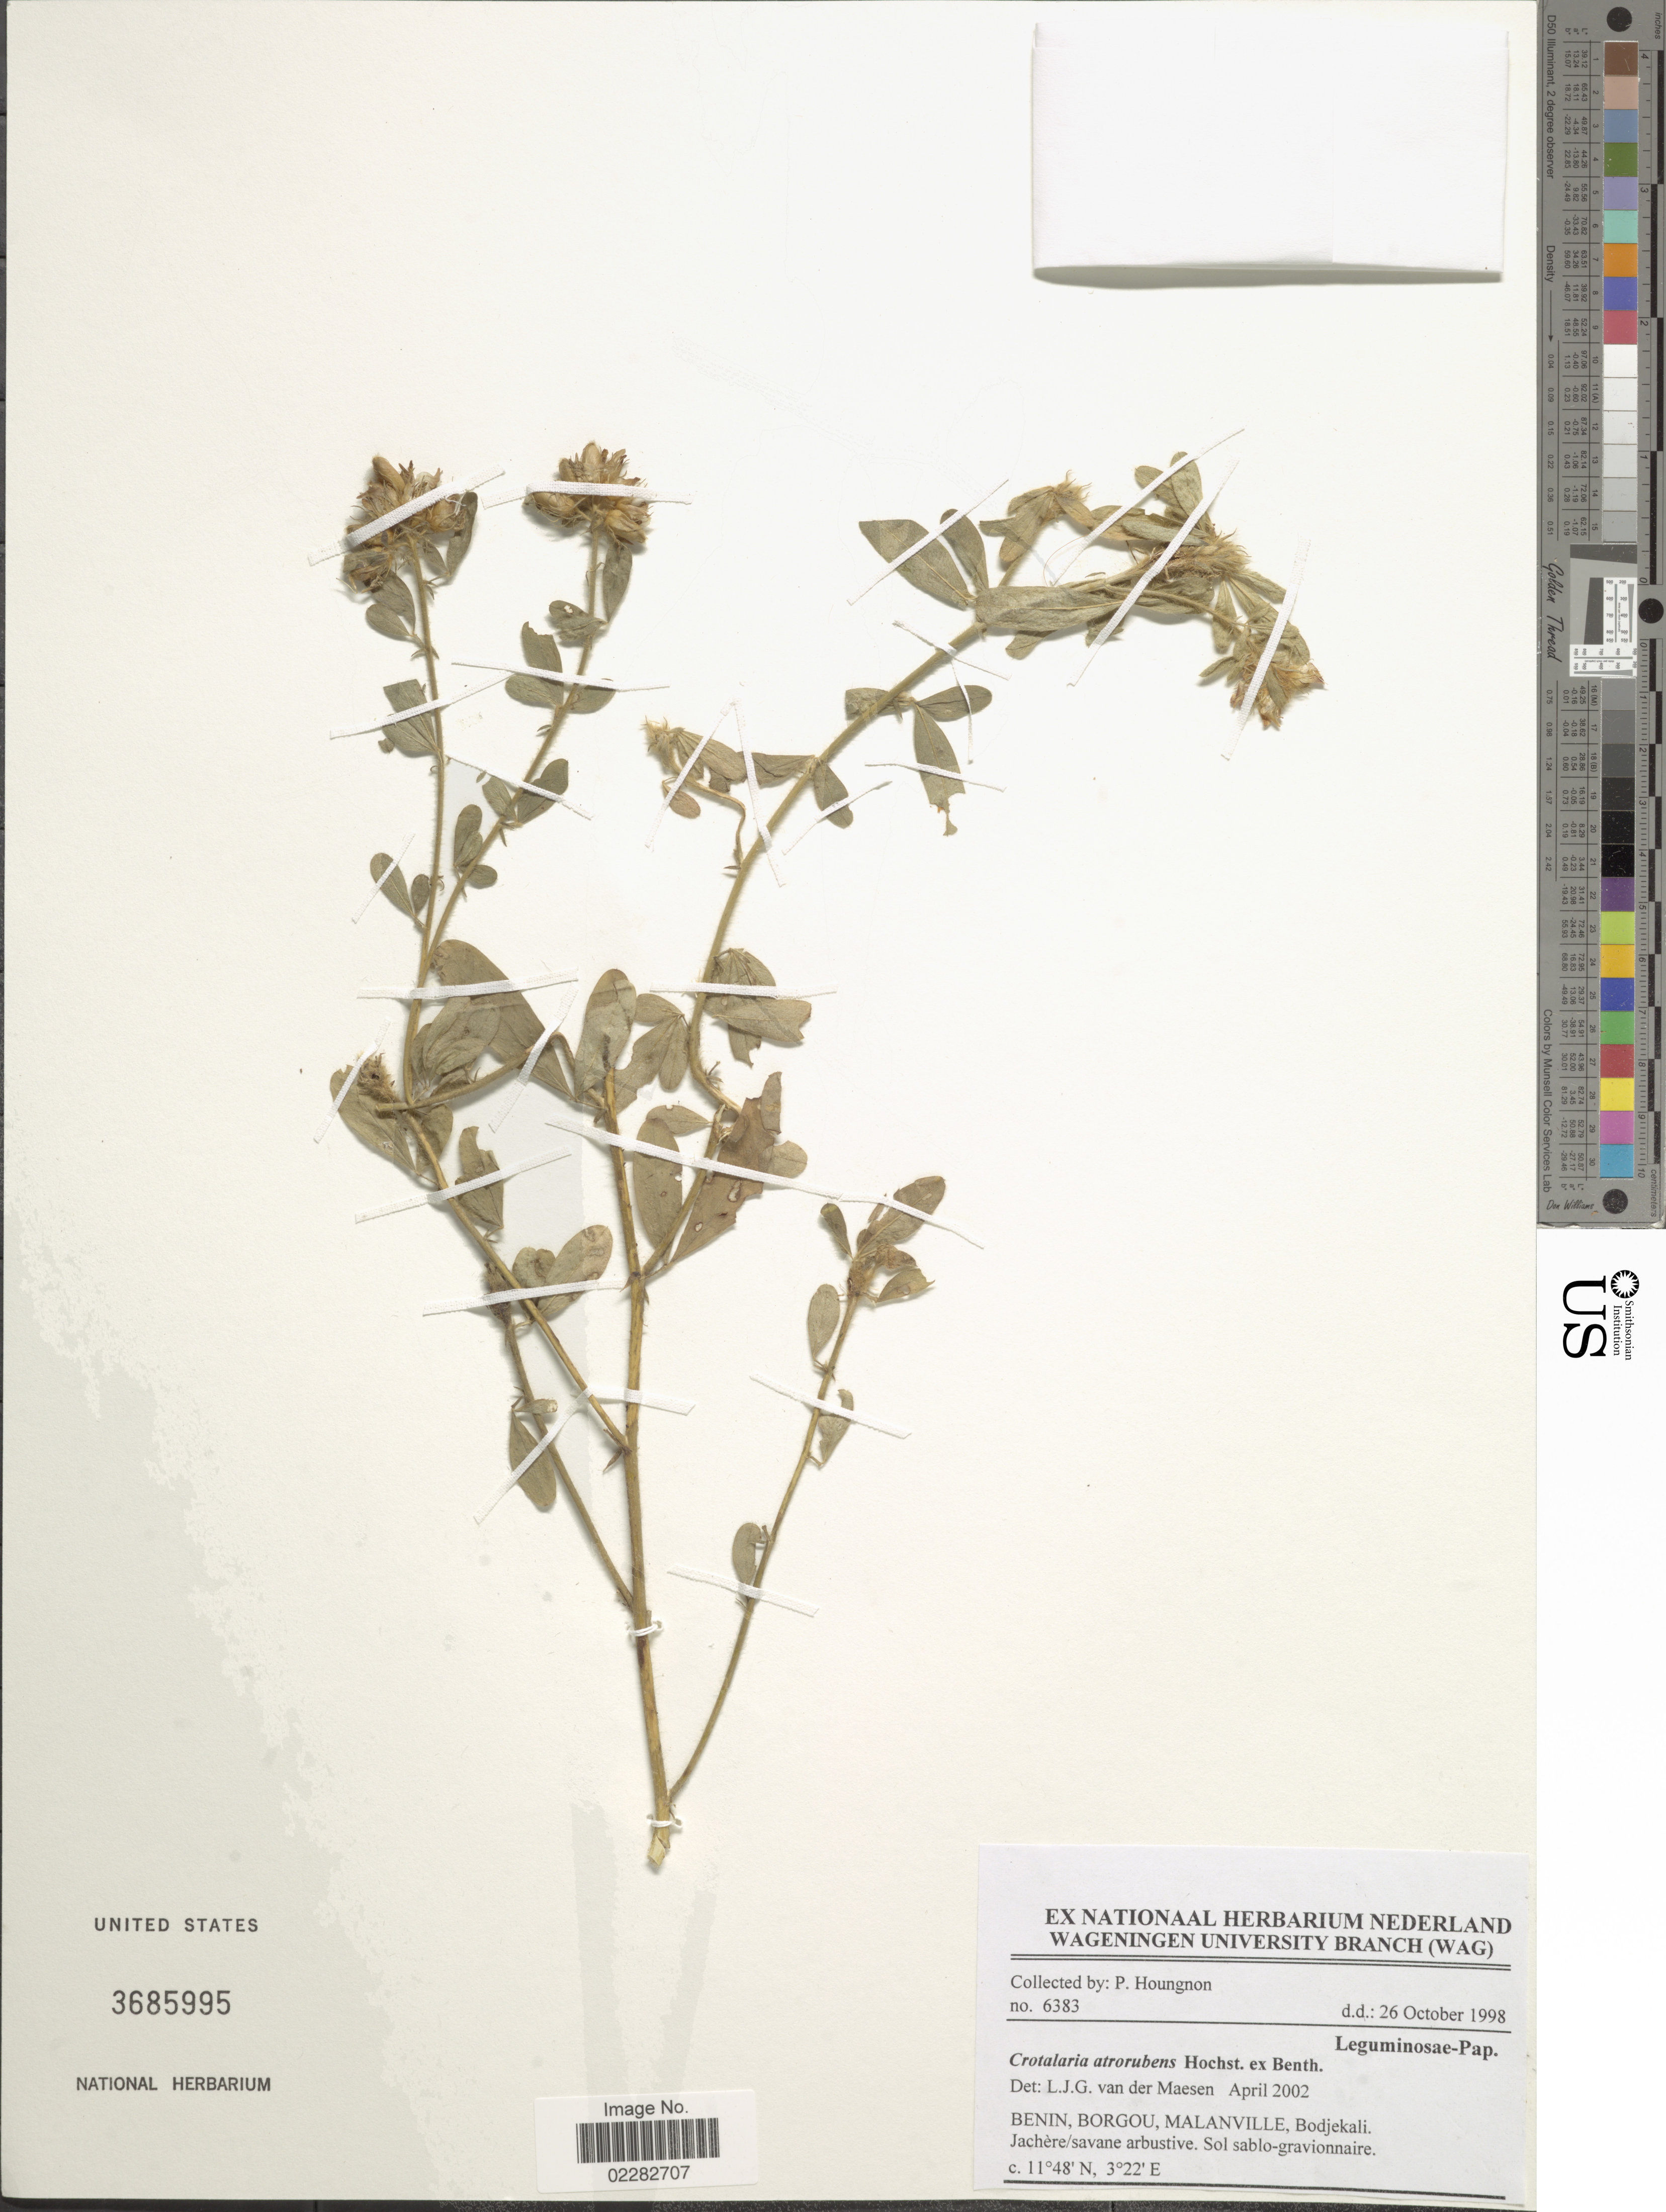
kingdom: Plantae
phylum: Tracheophyta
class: Magnoliopsida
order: Fabales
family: Fabaceae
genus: Crotalaria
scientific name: Crotalaria atrorubens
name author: Hochst. ex Benth.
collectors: P. Houngnon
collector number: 6383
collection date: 1998-10-26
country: Benin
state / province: Borgou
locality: Malanville, Bodjekali, Jachere/savane arbustive.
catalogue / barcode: US 3685995